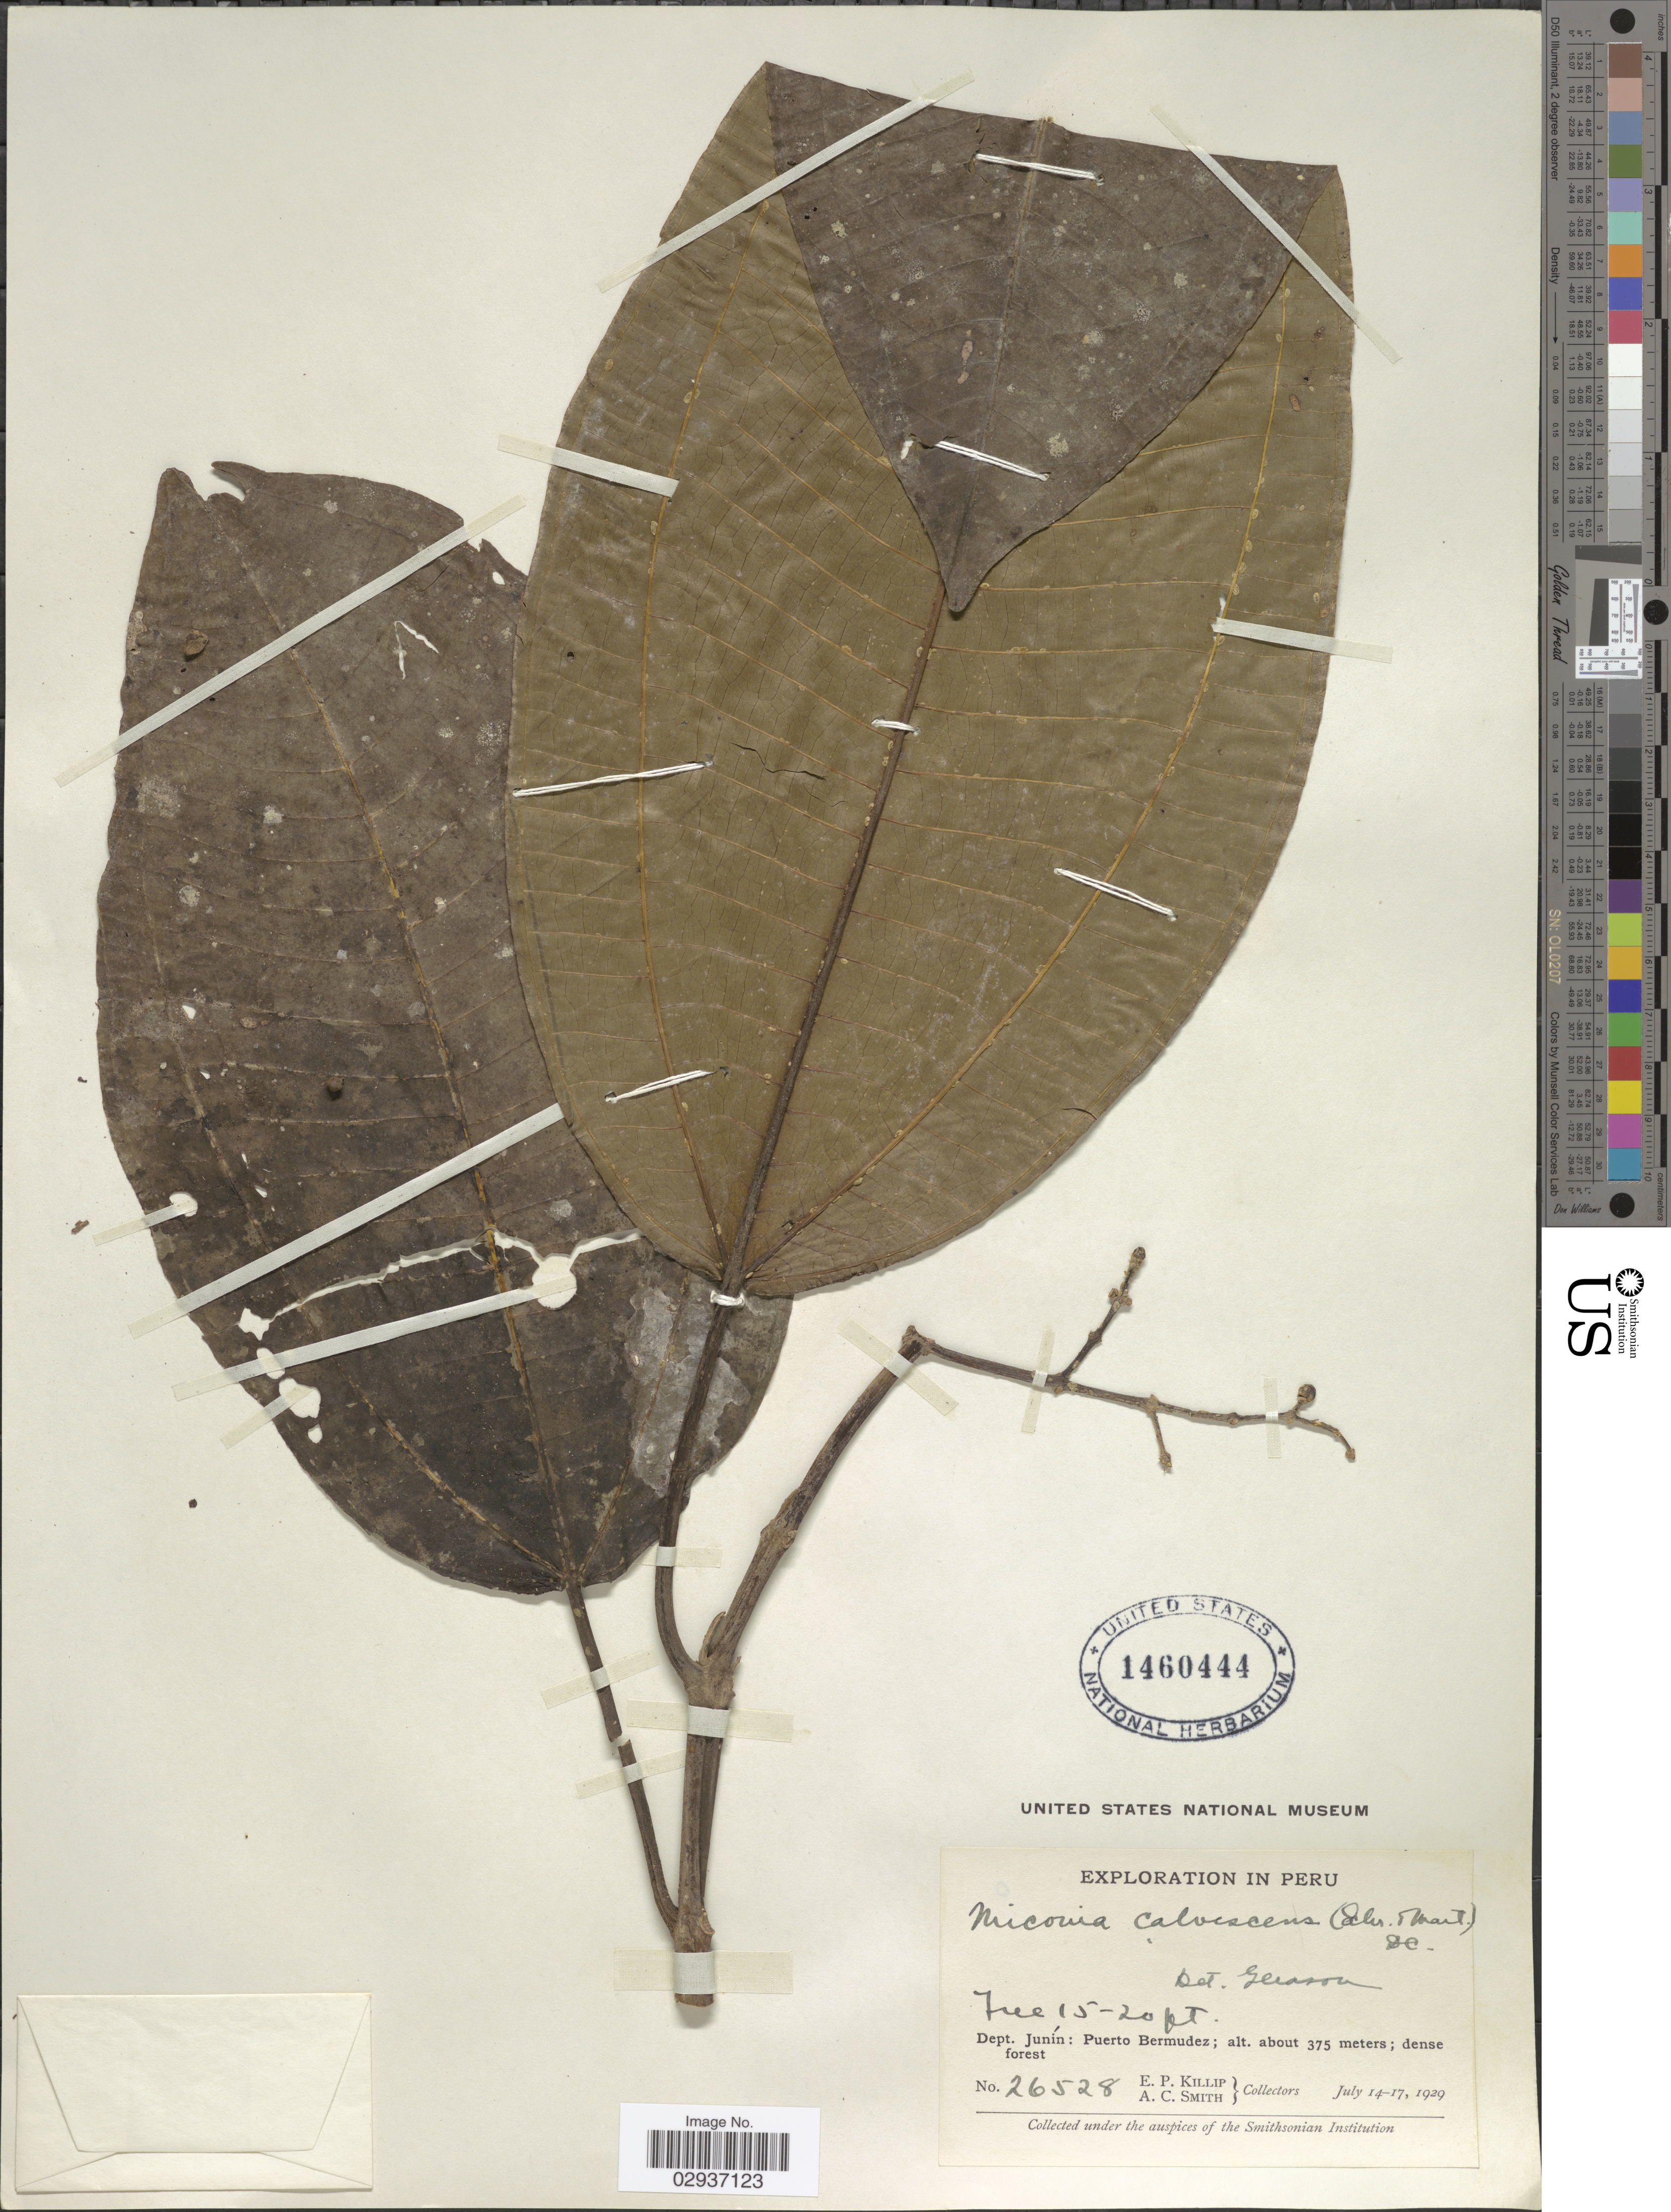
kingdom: Plantae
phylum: Tracheophyta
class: Magnoliopsida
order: Myrtales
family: Melastomataceae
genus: Miconia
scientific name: Miconia calvescens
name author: DC.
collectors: E. P. Killip & A. C. Smith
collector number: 26528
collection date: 1929-07-14/1929-07-17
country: Peru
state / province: Junín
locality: Dept. Junín: Puerto Bermudez.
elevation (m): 375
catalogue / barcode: US 1460444